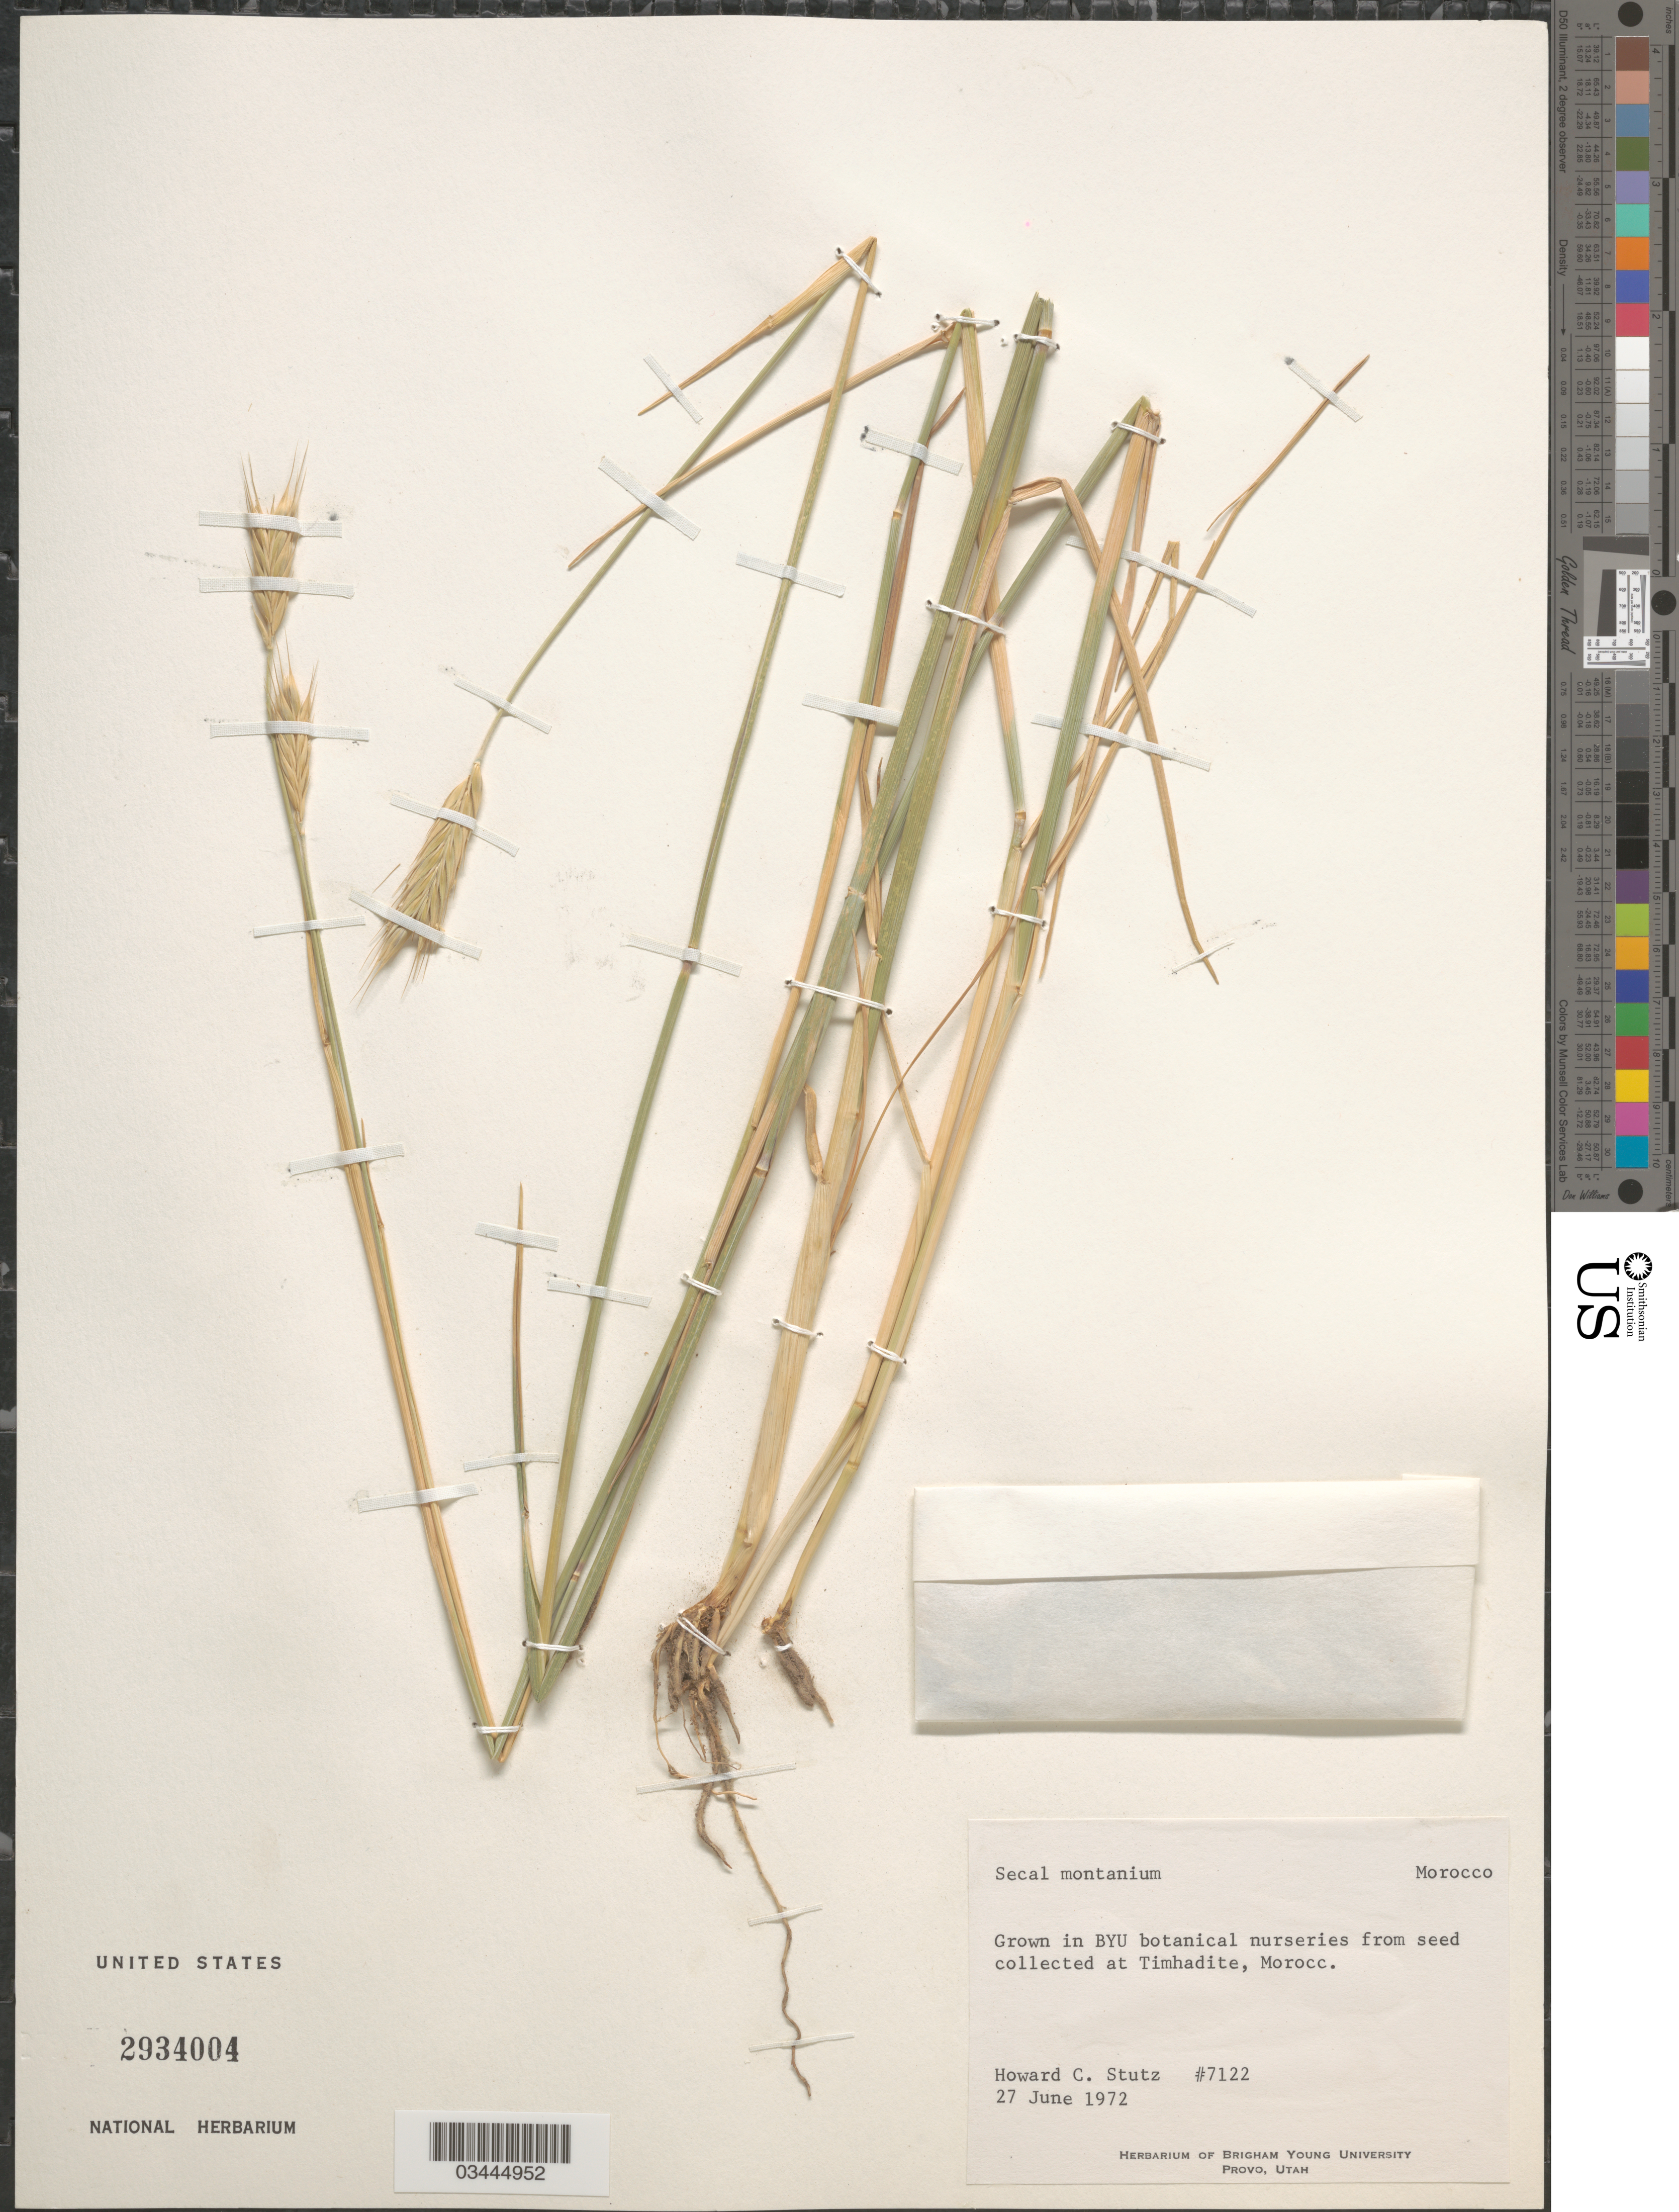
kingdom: Plantae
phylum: Tracheophyta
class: Liliopsida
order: Poales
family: Poaceae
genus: Secale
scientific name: Secale montanum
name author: Gussone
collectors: H. Stutz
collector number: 7122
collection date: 1972-06-27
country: United States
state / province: Utah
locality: In BYU botanical nurseries.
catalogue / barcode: US 2934004